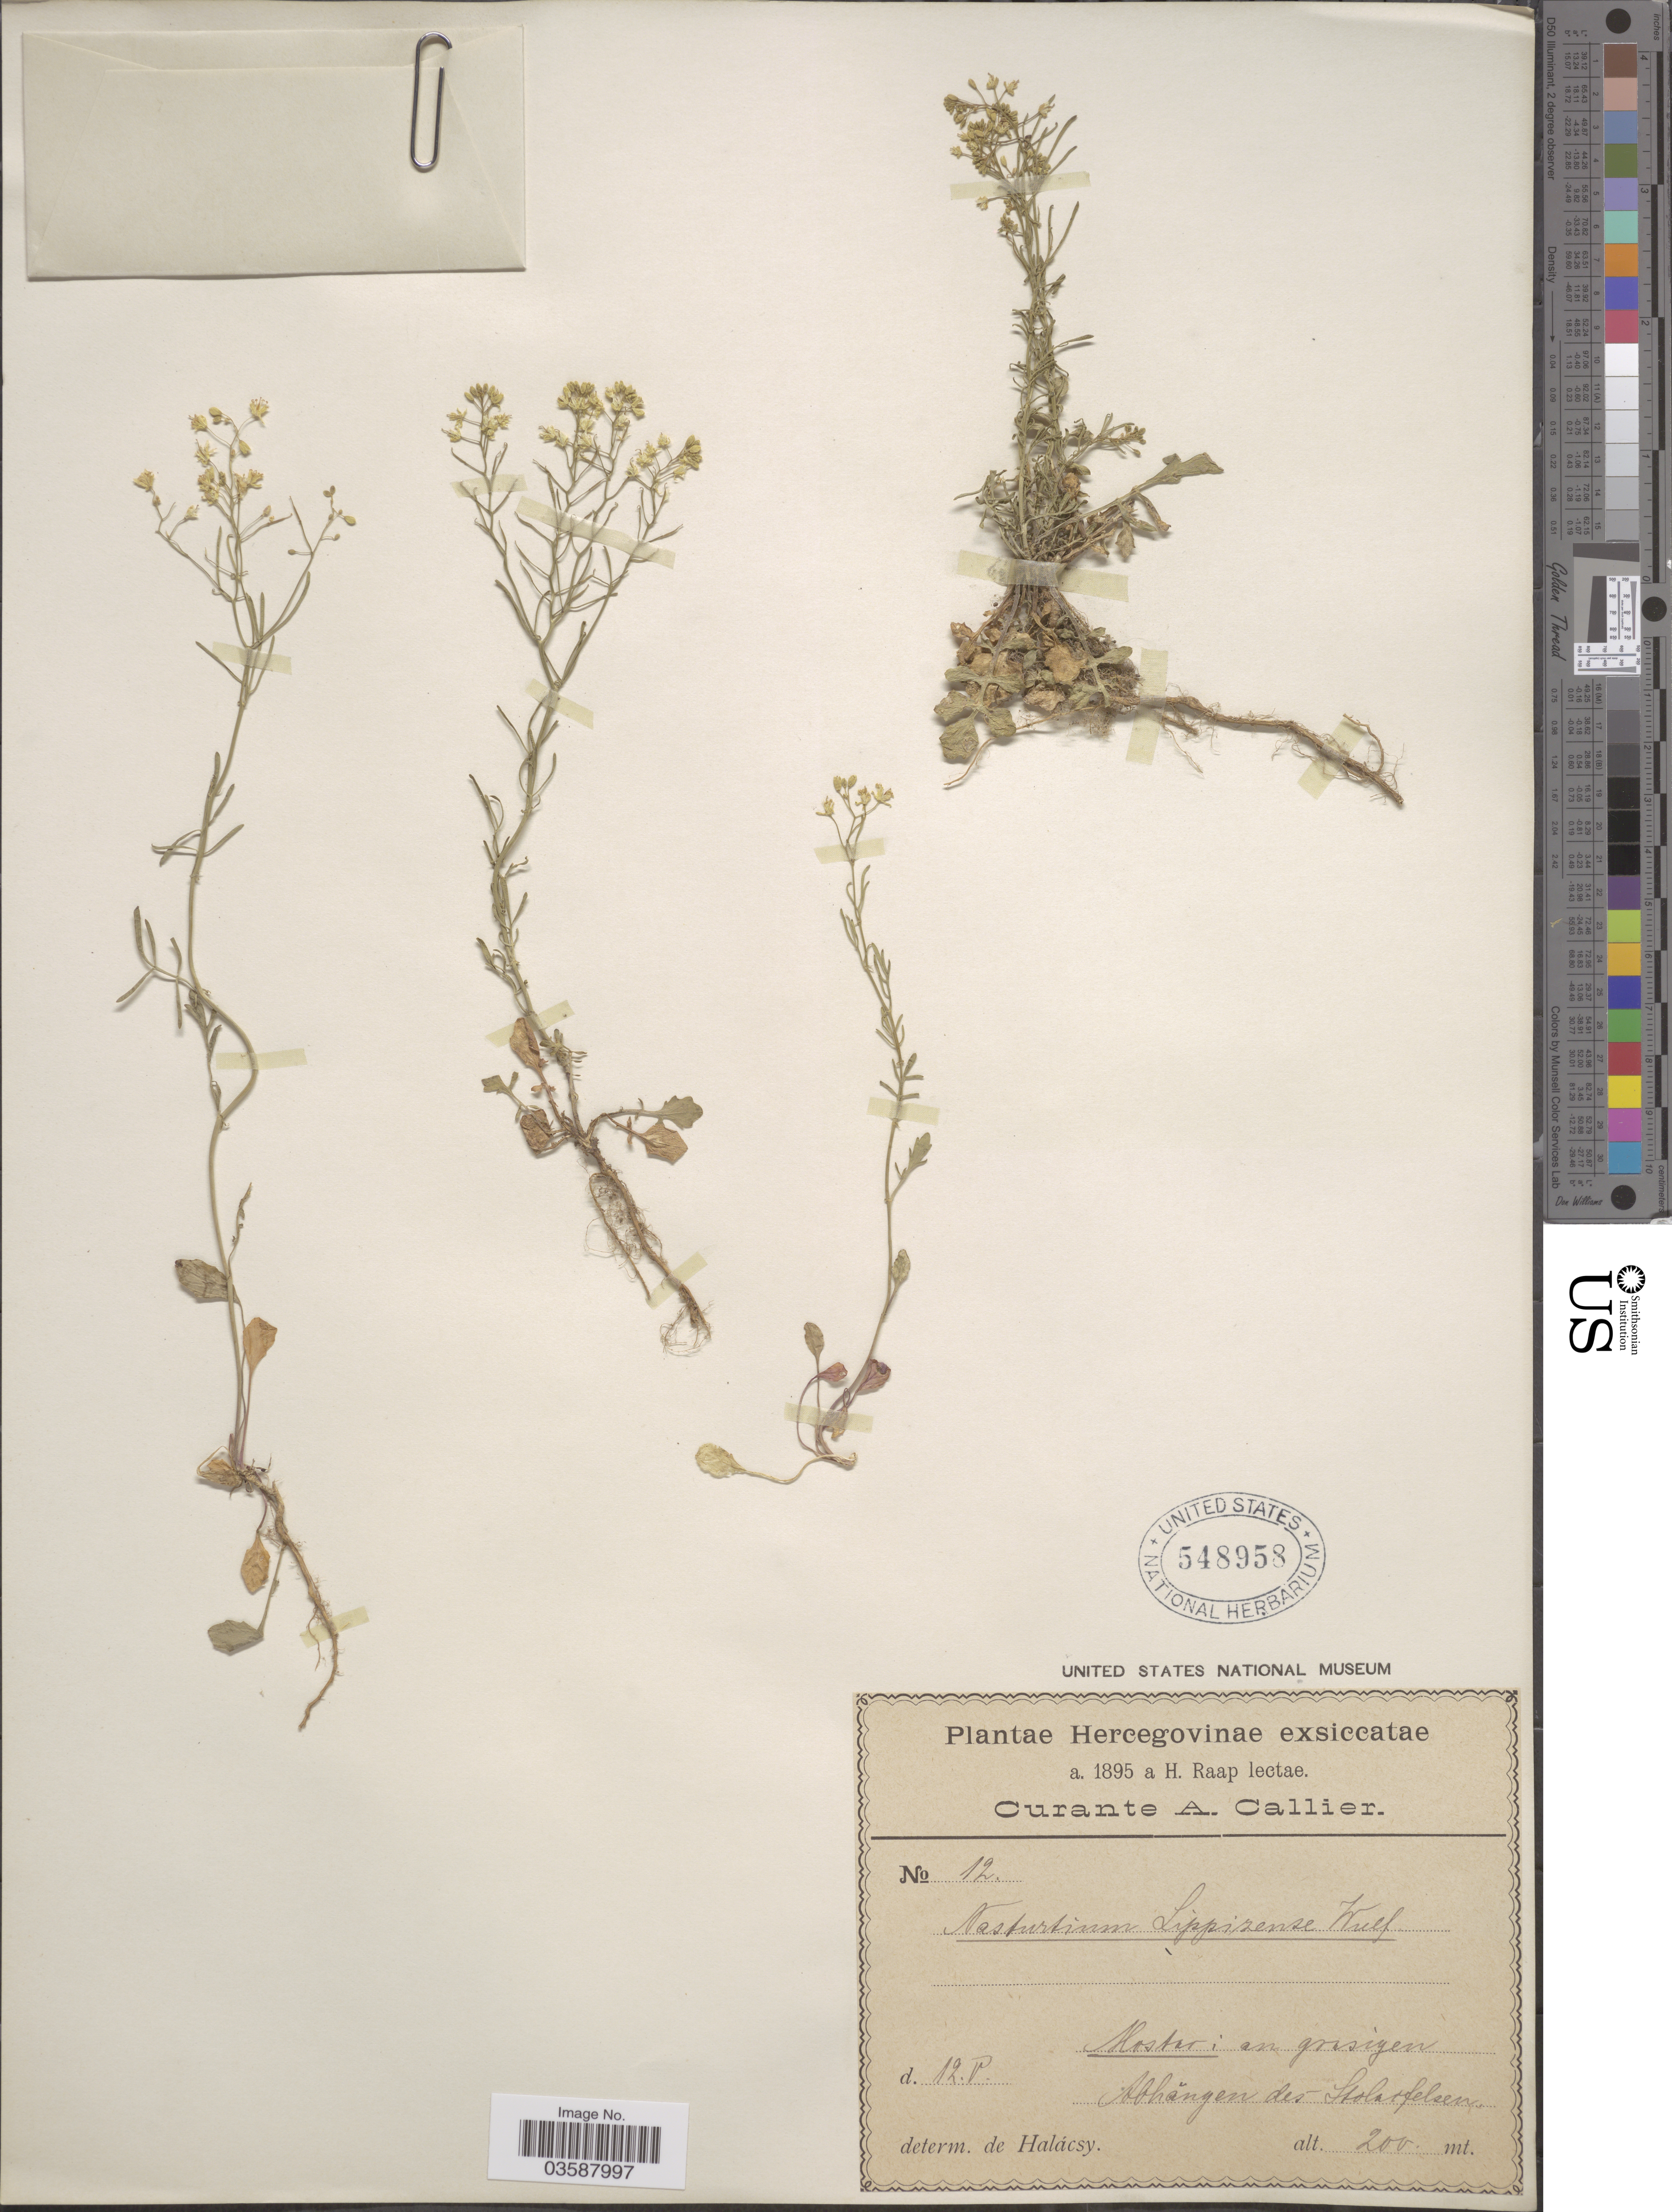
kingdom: Plantae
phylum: Tracheophyta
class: Magnoliopsida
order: Brassicales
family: Brassicaceae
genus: Rorippa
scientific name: Rorippa lippizensis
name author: (Wulfen) Rchb.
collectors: H. Raap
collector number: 12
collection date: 1895-05-12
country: Bosnia and Herzegovina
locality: Hercegovinae. Mostar: an grasigen Abhängen der Stolarfelsen.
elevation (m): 200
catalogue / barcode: US 548958